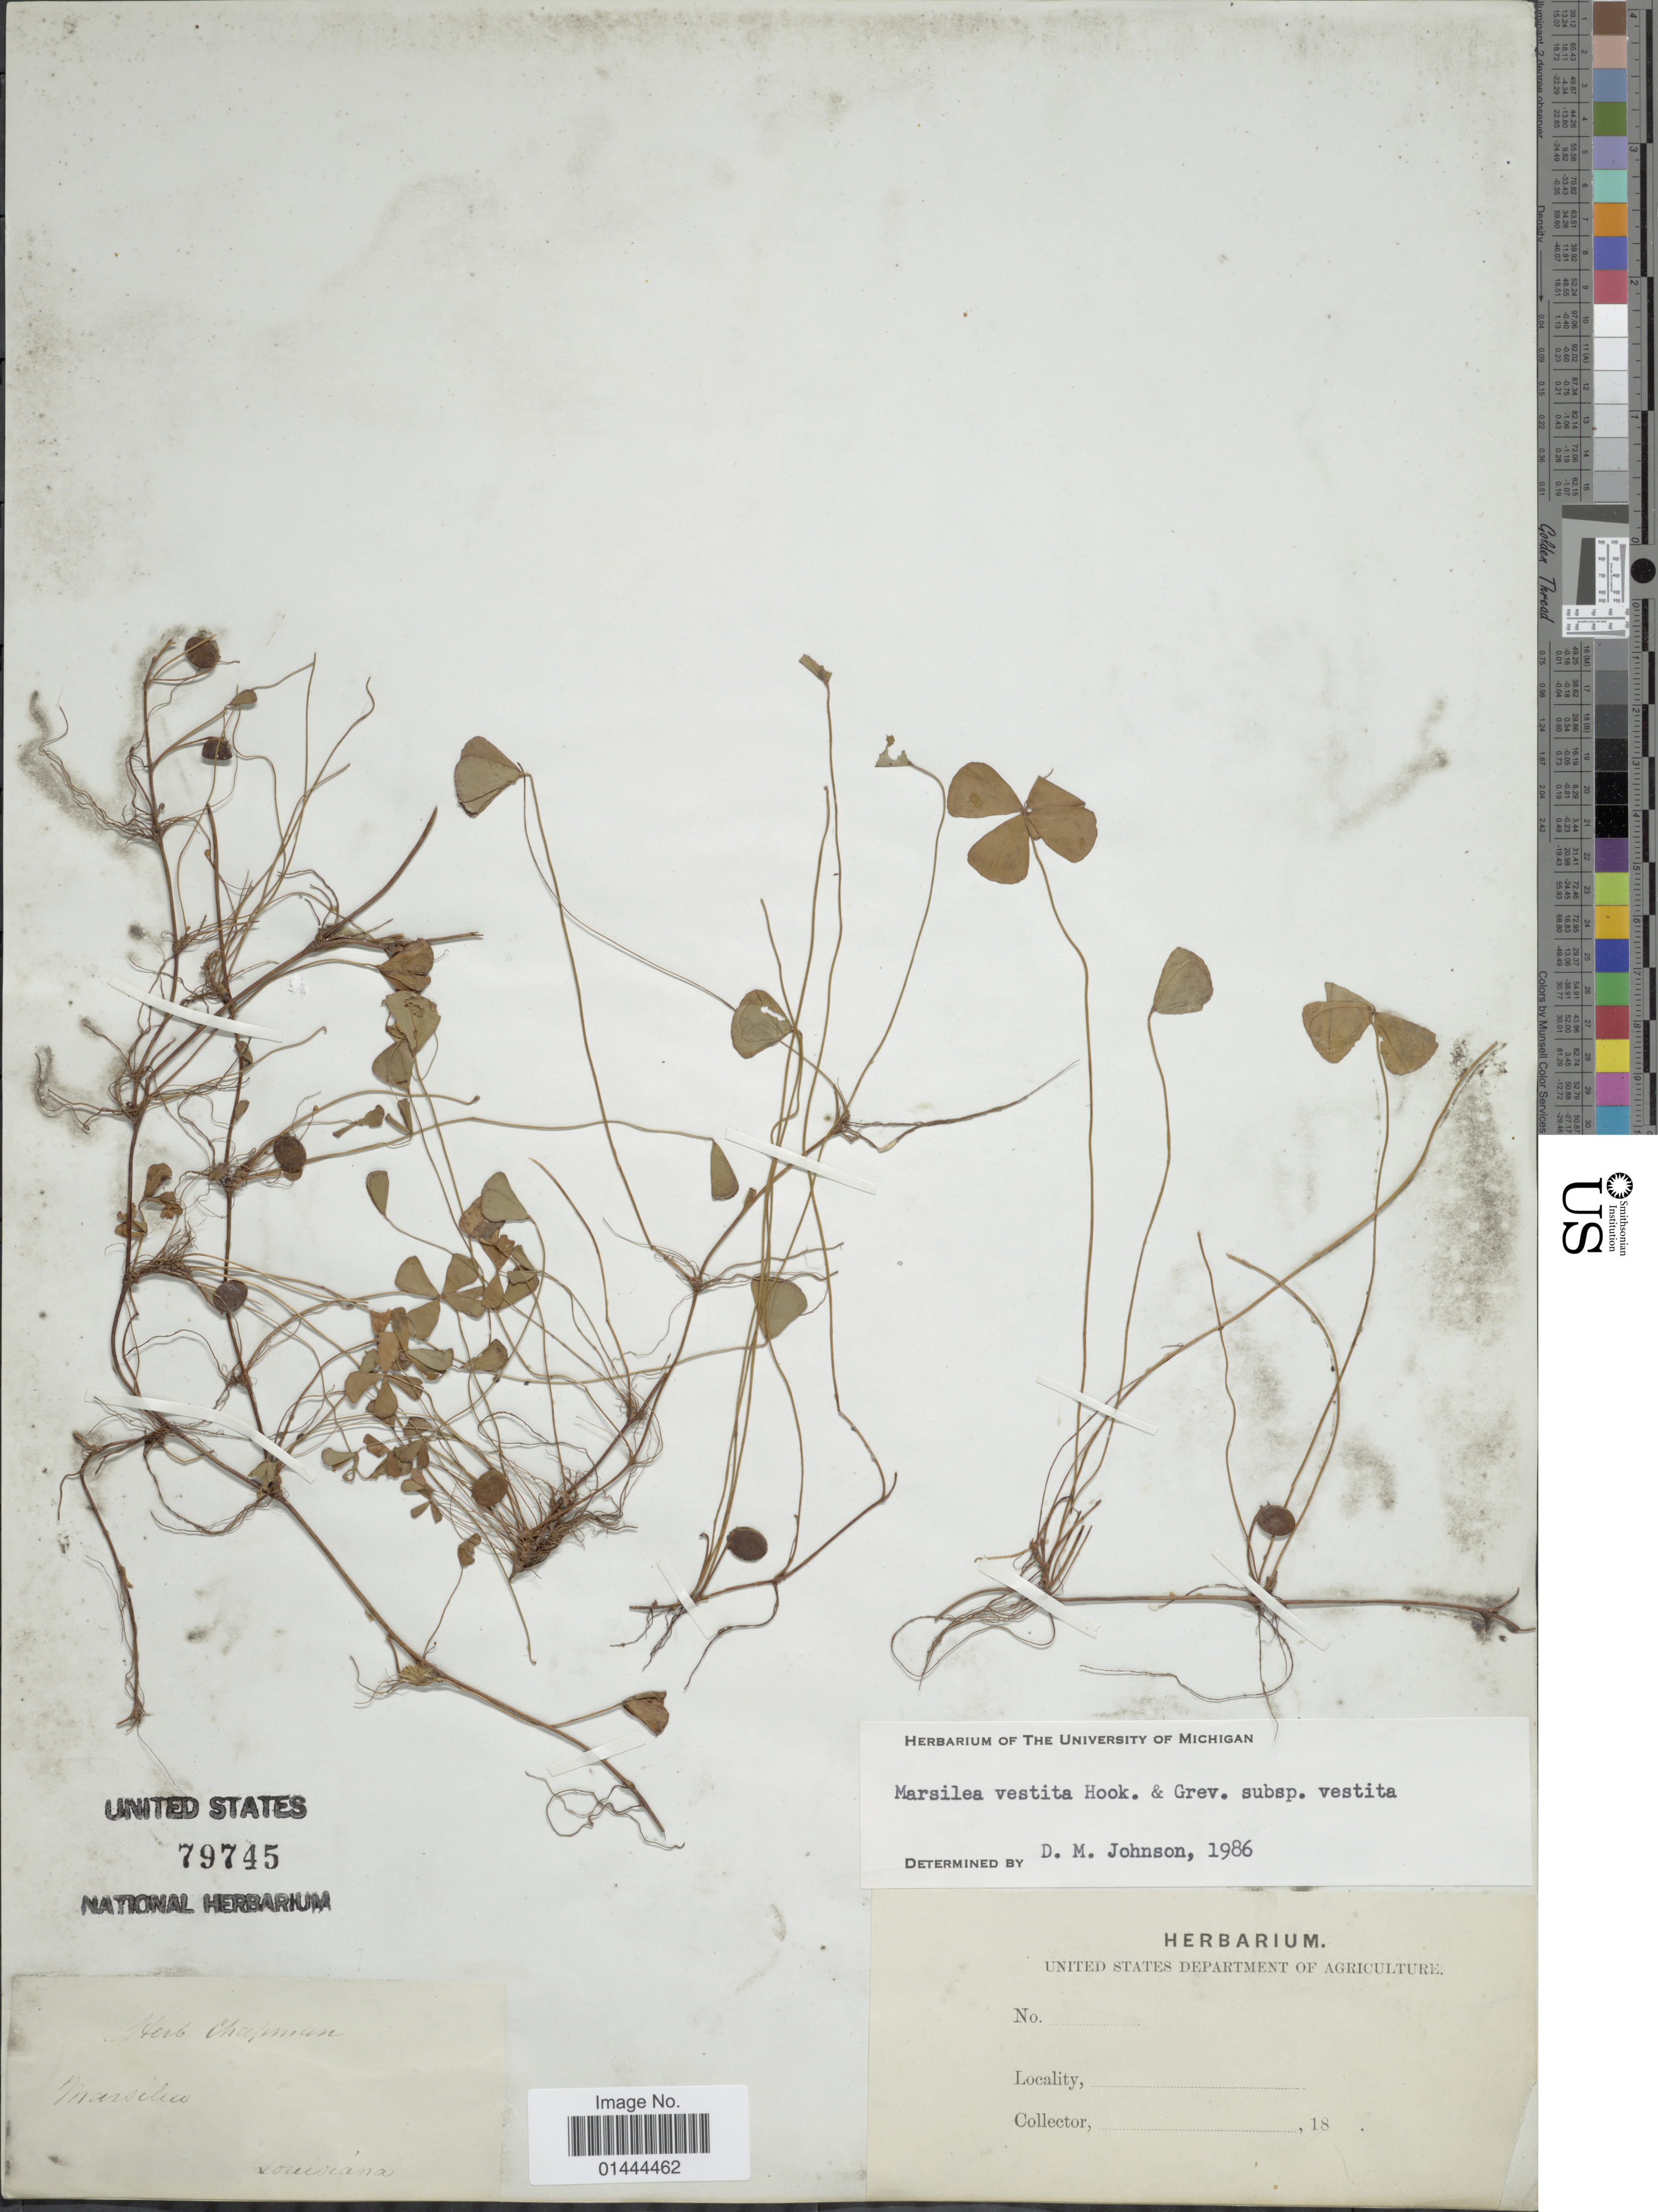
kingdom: Plantae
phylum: Tracheophyta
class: Polypodiopsida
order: Salviniales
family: Marsileaceae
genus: Marsilea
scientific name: Marsilea vestita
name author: Hook. & Grev.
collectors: ex herb. Chapman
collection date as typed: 18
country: United States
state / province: Louisiana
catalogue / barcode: US 79745